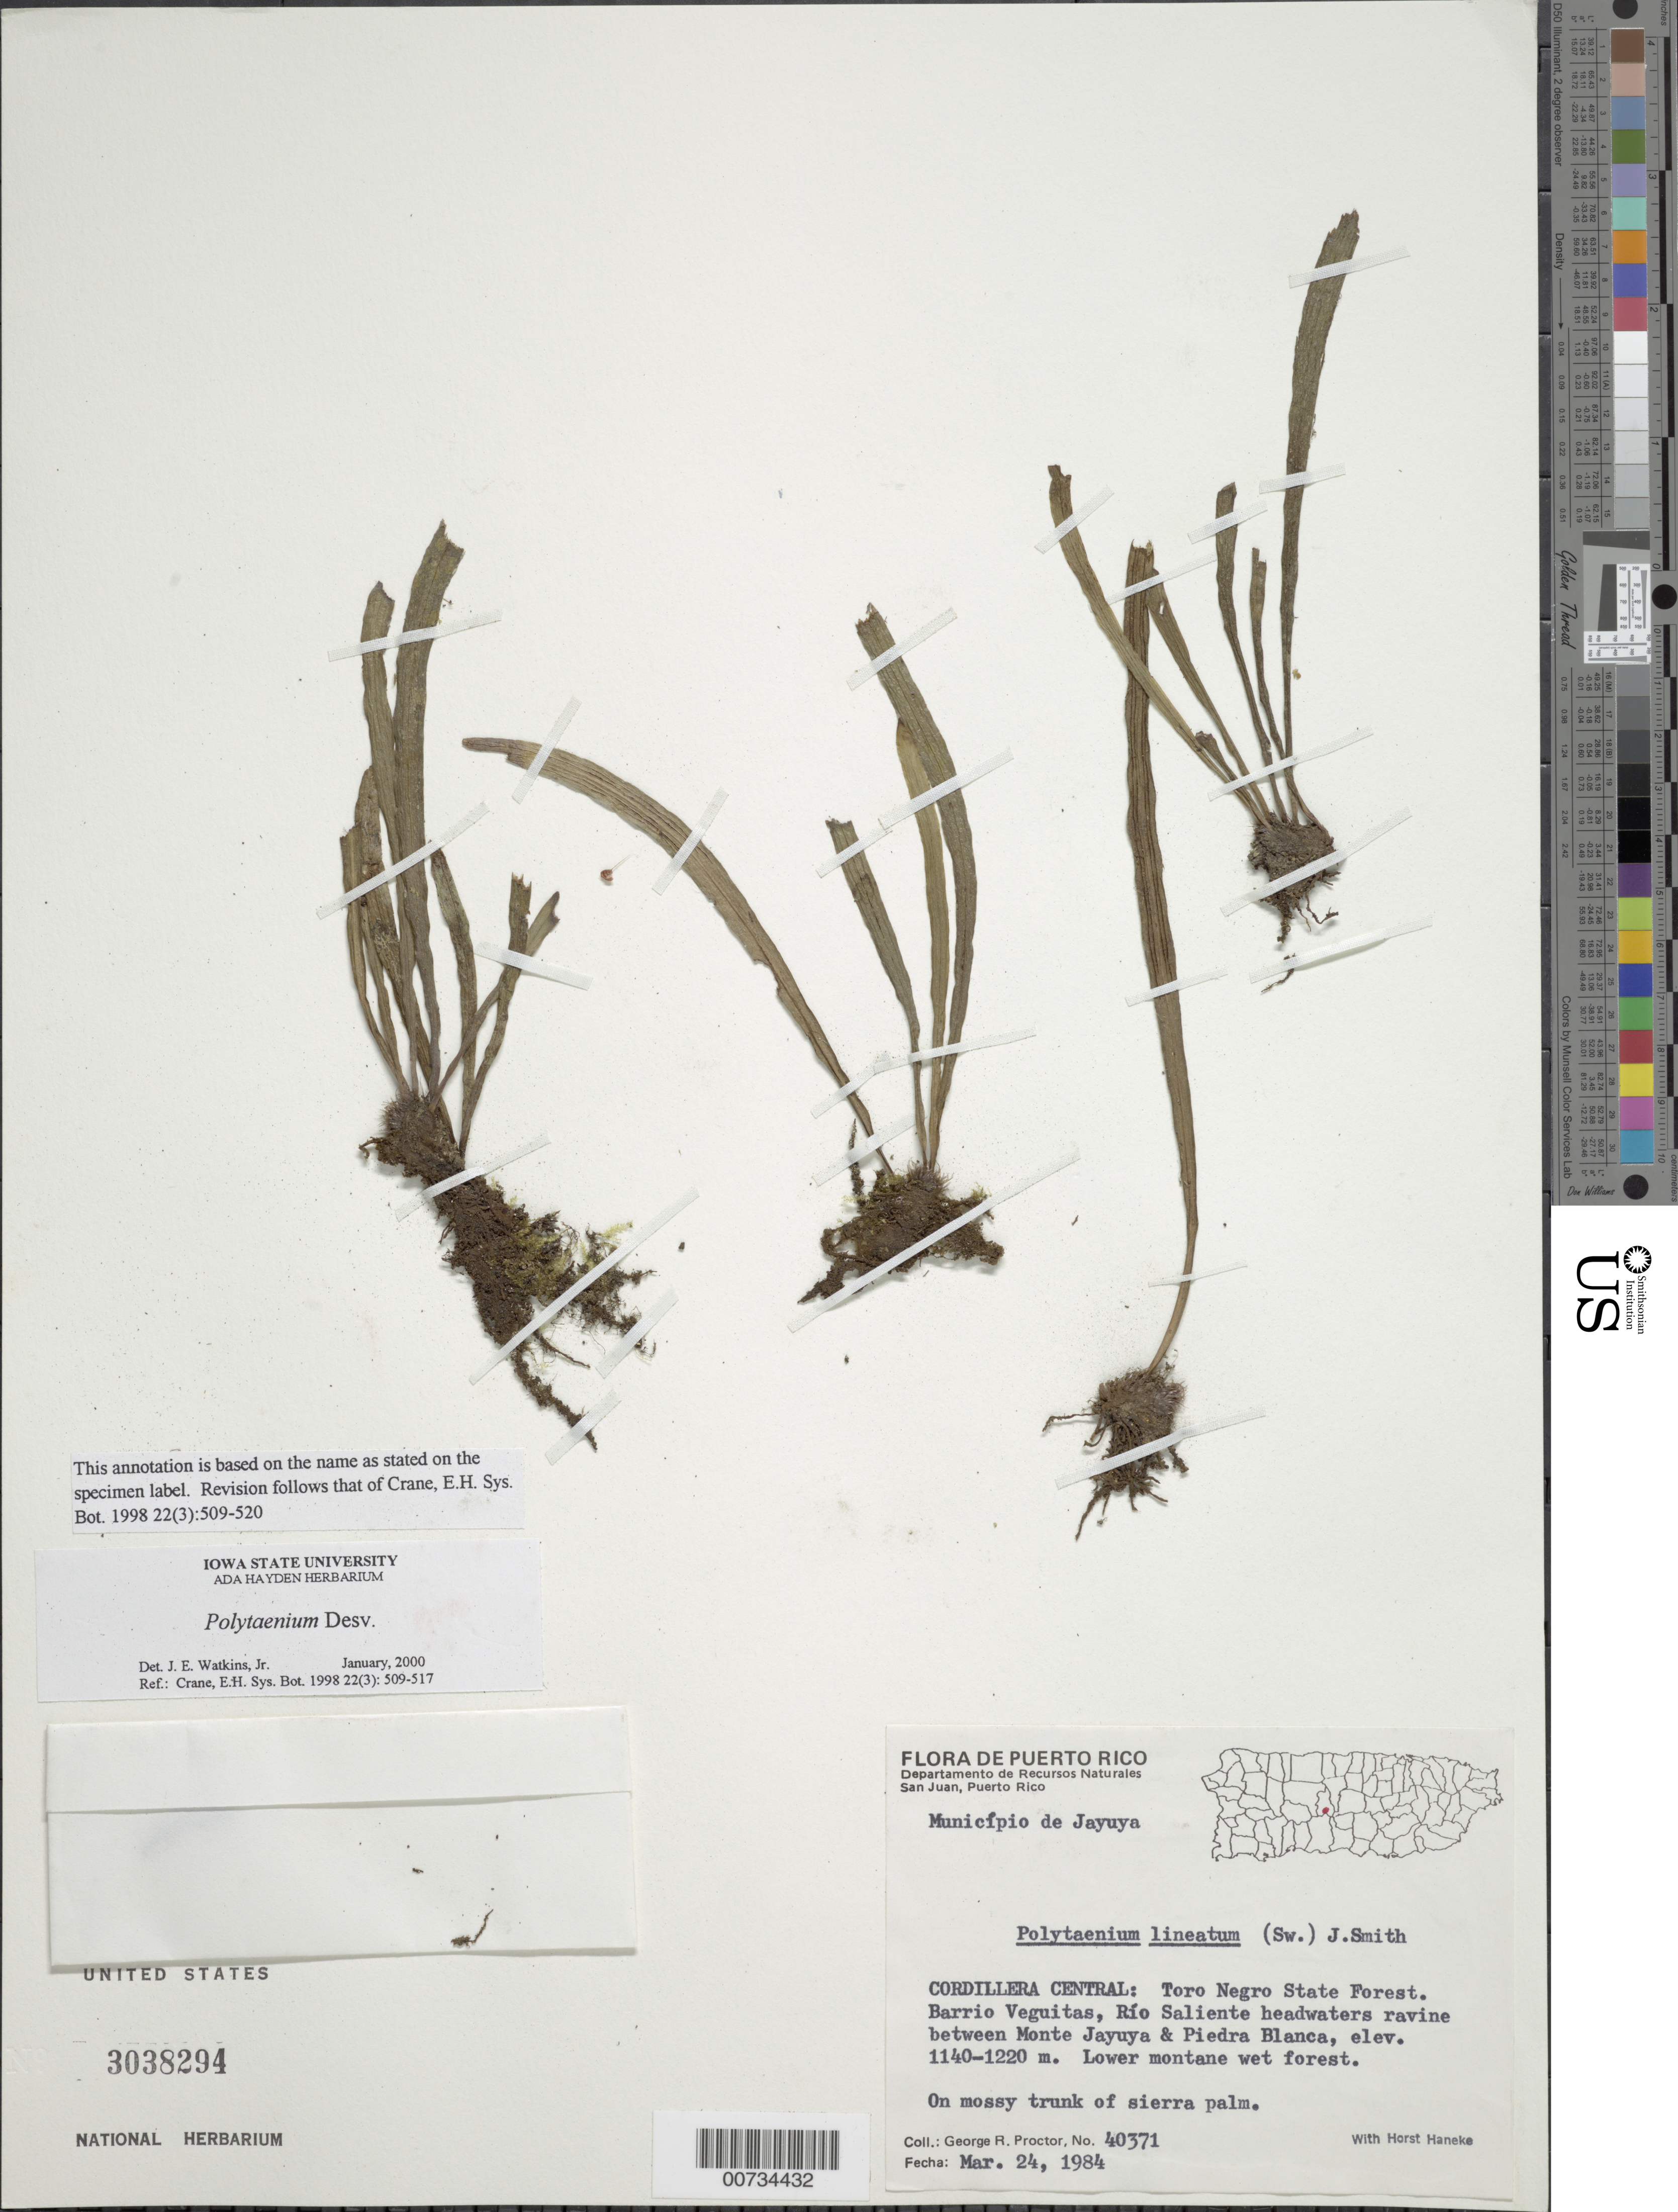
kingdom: Plantae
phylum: Tracheophyta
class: Polypodiopsida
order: Polypodiales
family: Pteridaceae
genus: Polytaenium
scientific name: Polytaenium lineatum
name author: (Sw.) J. Sm.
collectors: G. R. Proctor & H. Haneke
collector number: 40371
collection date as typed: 24 Mar 1984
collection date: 1984-03-24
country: Puerto Rico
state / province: Jayuya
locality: Mun. Jayuya, Cordillera Central: Toro Negro State Forest, Barrio Veguitas, Río Saliente headwaters ravine between Monte Jayuya & Piedra Blanca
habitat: Lower montane wet forest, on mossy trunk of sierra palm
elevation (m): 1140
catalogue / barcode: US 3038294